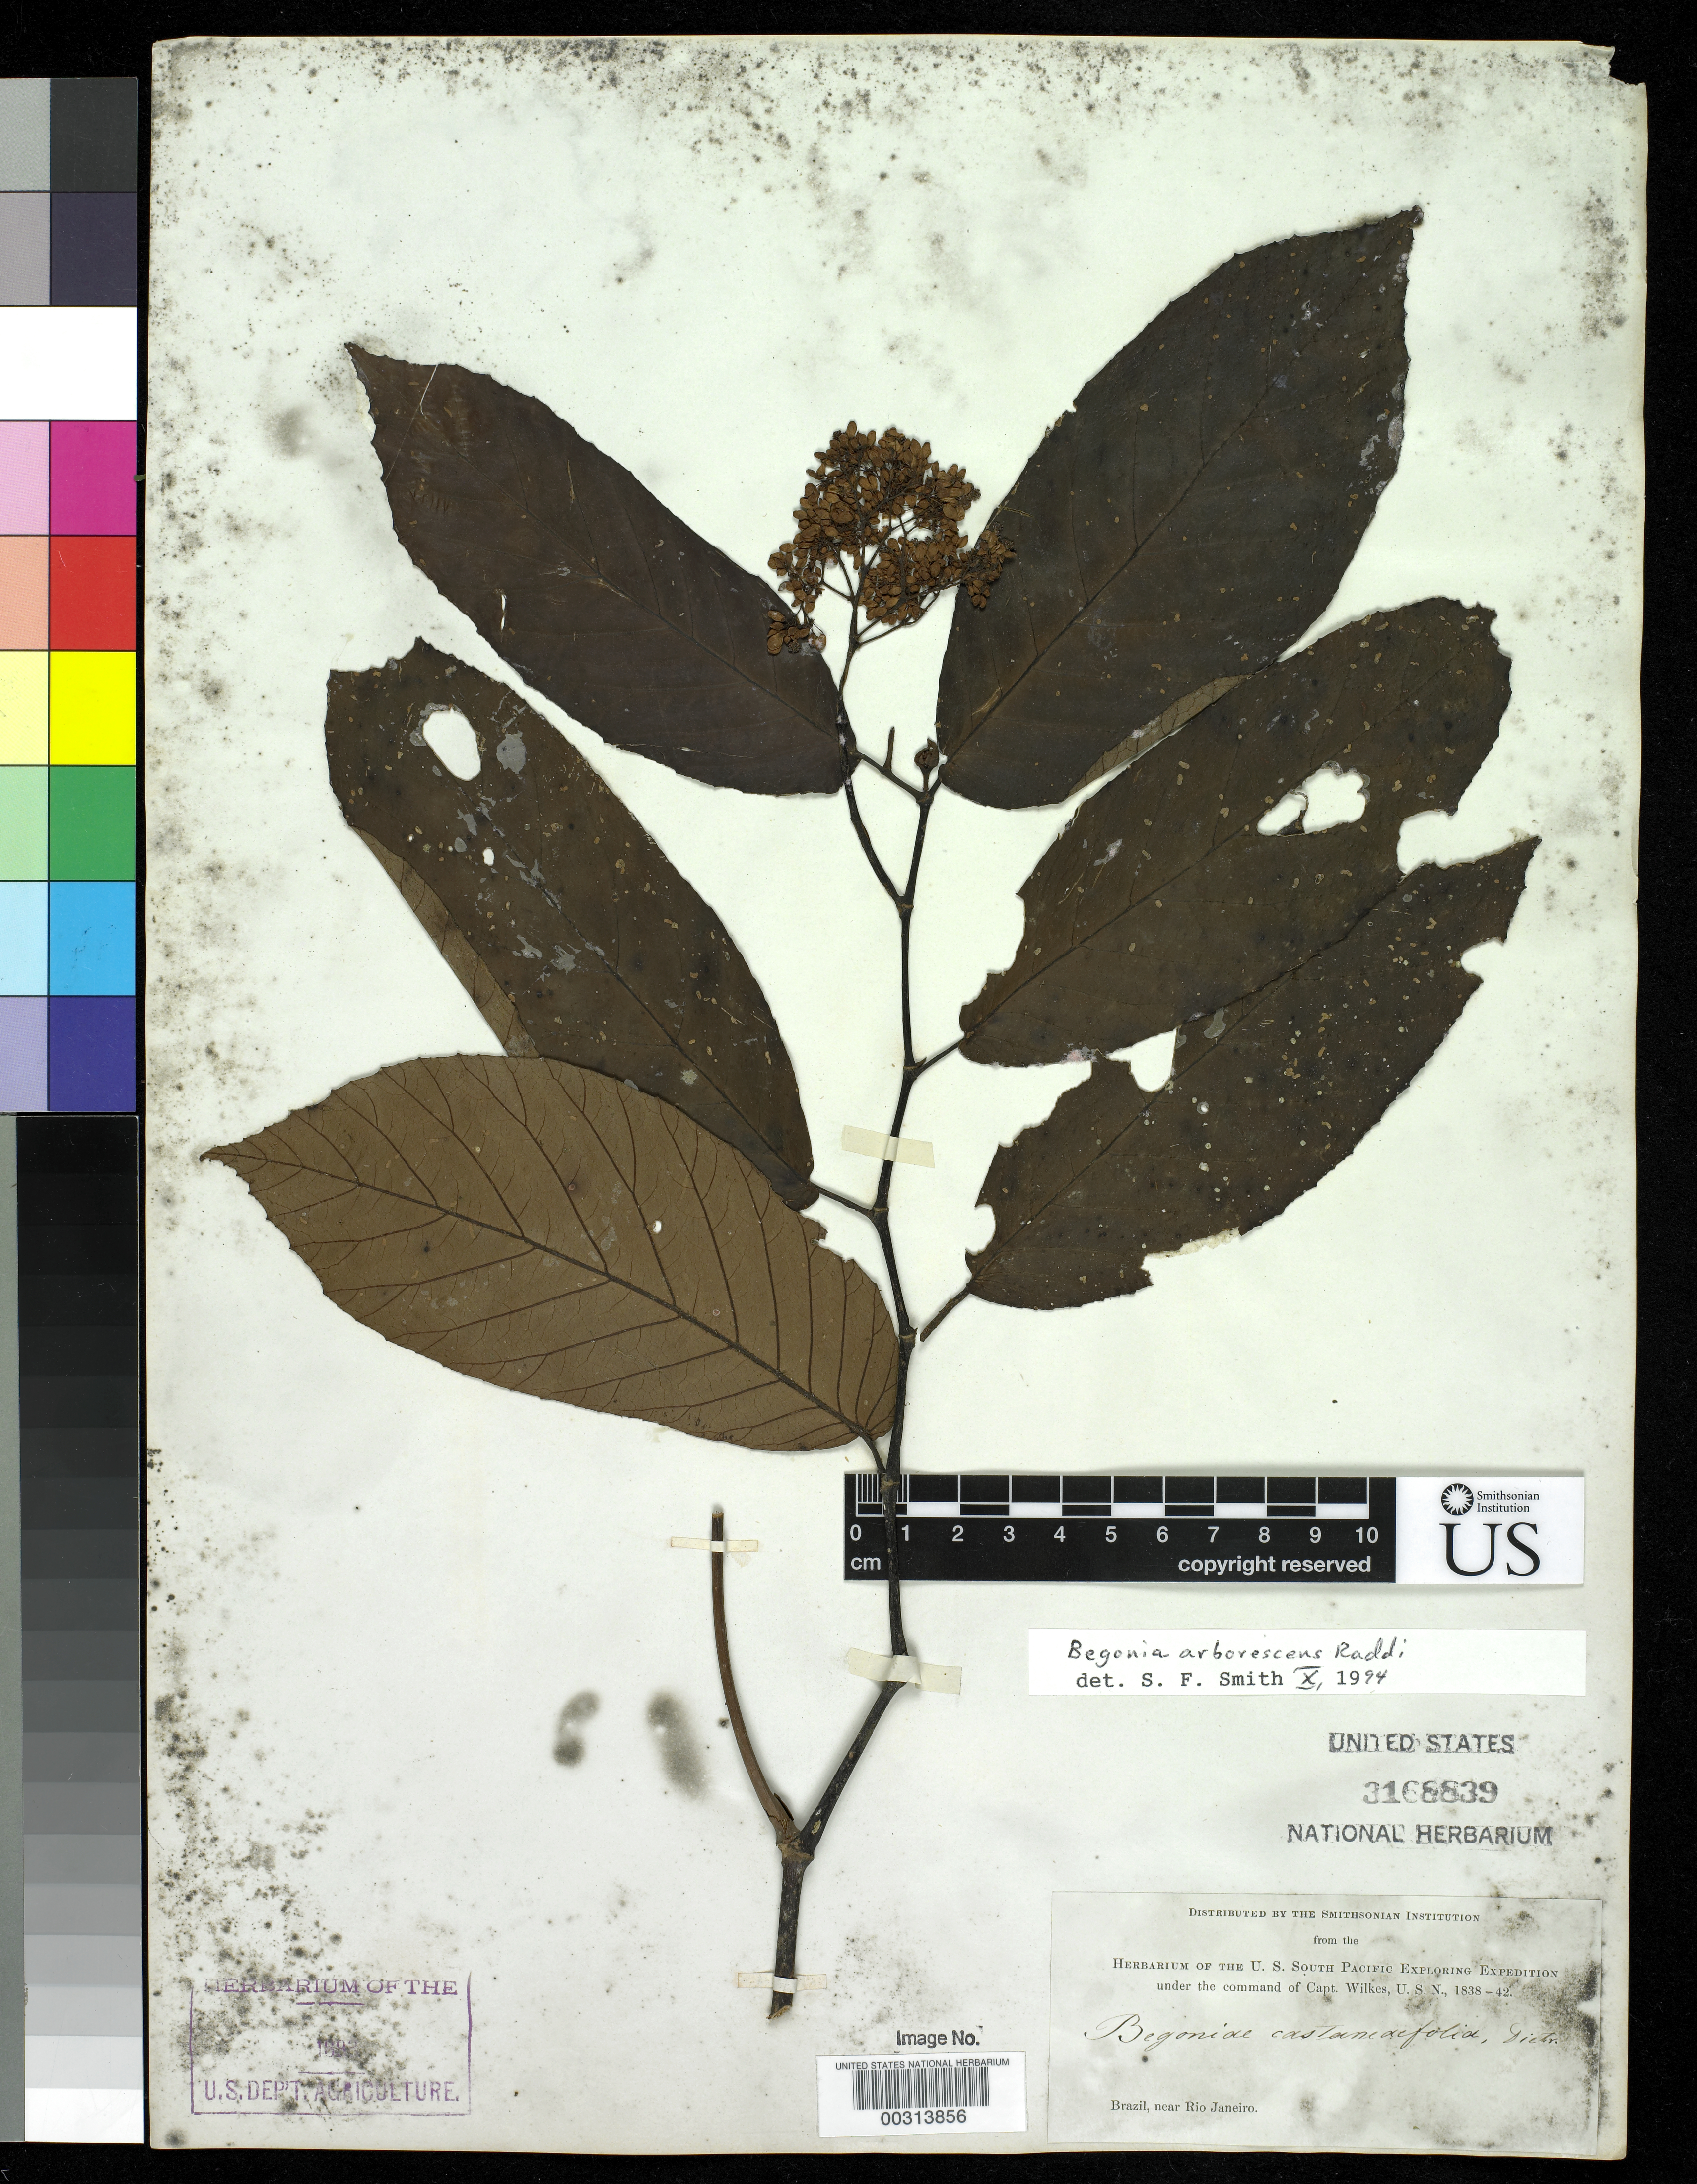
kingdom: Plantae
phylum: Tracheophyta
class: Magnoliopsida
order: Cucurbitales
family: Begoniaceae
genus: Begonia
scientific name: Begonia arborescens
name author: Raddi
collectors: Wilkes Explor. Exped.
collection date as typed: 1838 to -- --- 1842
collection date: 1838/1842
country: Brazil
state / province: Rio de Janeiro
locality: Near rio de janeiro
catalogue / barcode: US 3168839